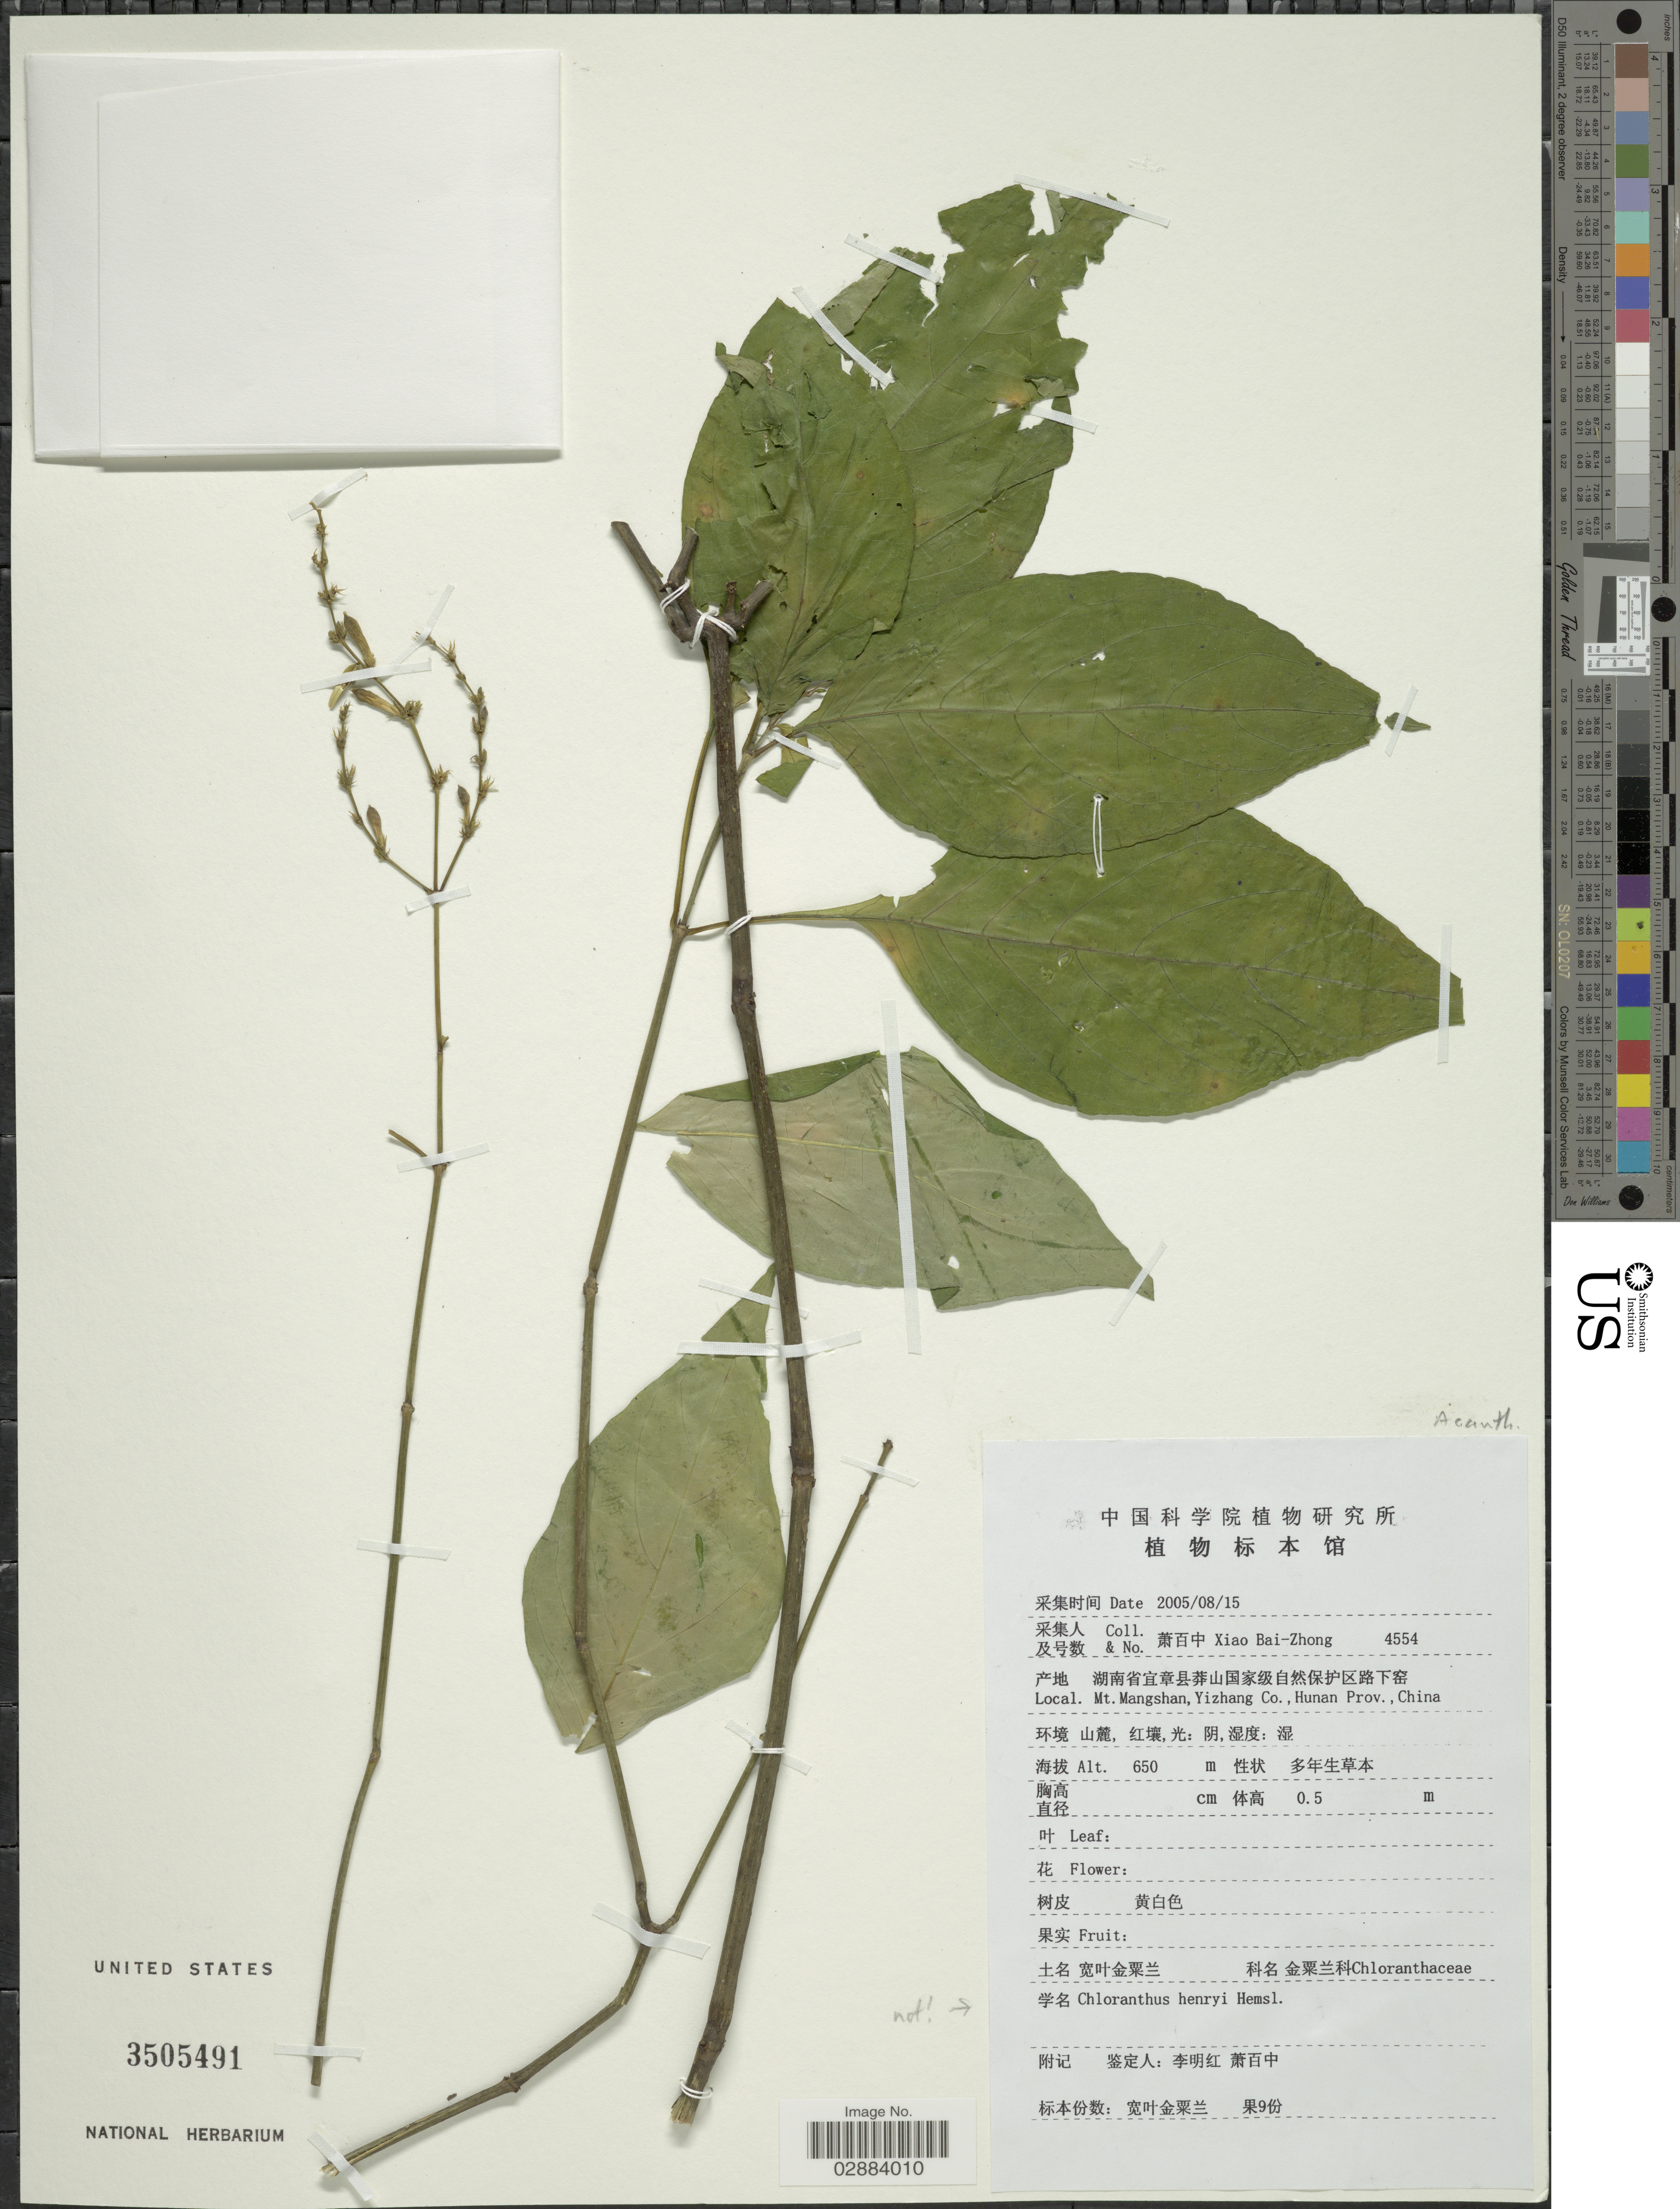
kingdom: Plantae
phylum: Tracheophyta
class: Magnoliopsida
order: Lamiales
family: Acanthaceae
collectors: B. Z. Xiao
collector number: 4554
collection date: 2005-08-15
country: China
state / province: Hunan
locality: Mt. Mangshan, Yizhang Co., Hunan Prov.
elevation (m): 650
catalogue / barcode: US 3505491